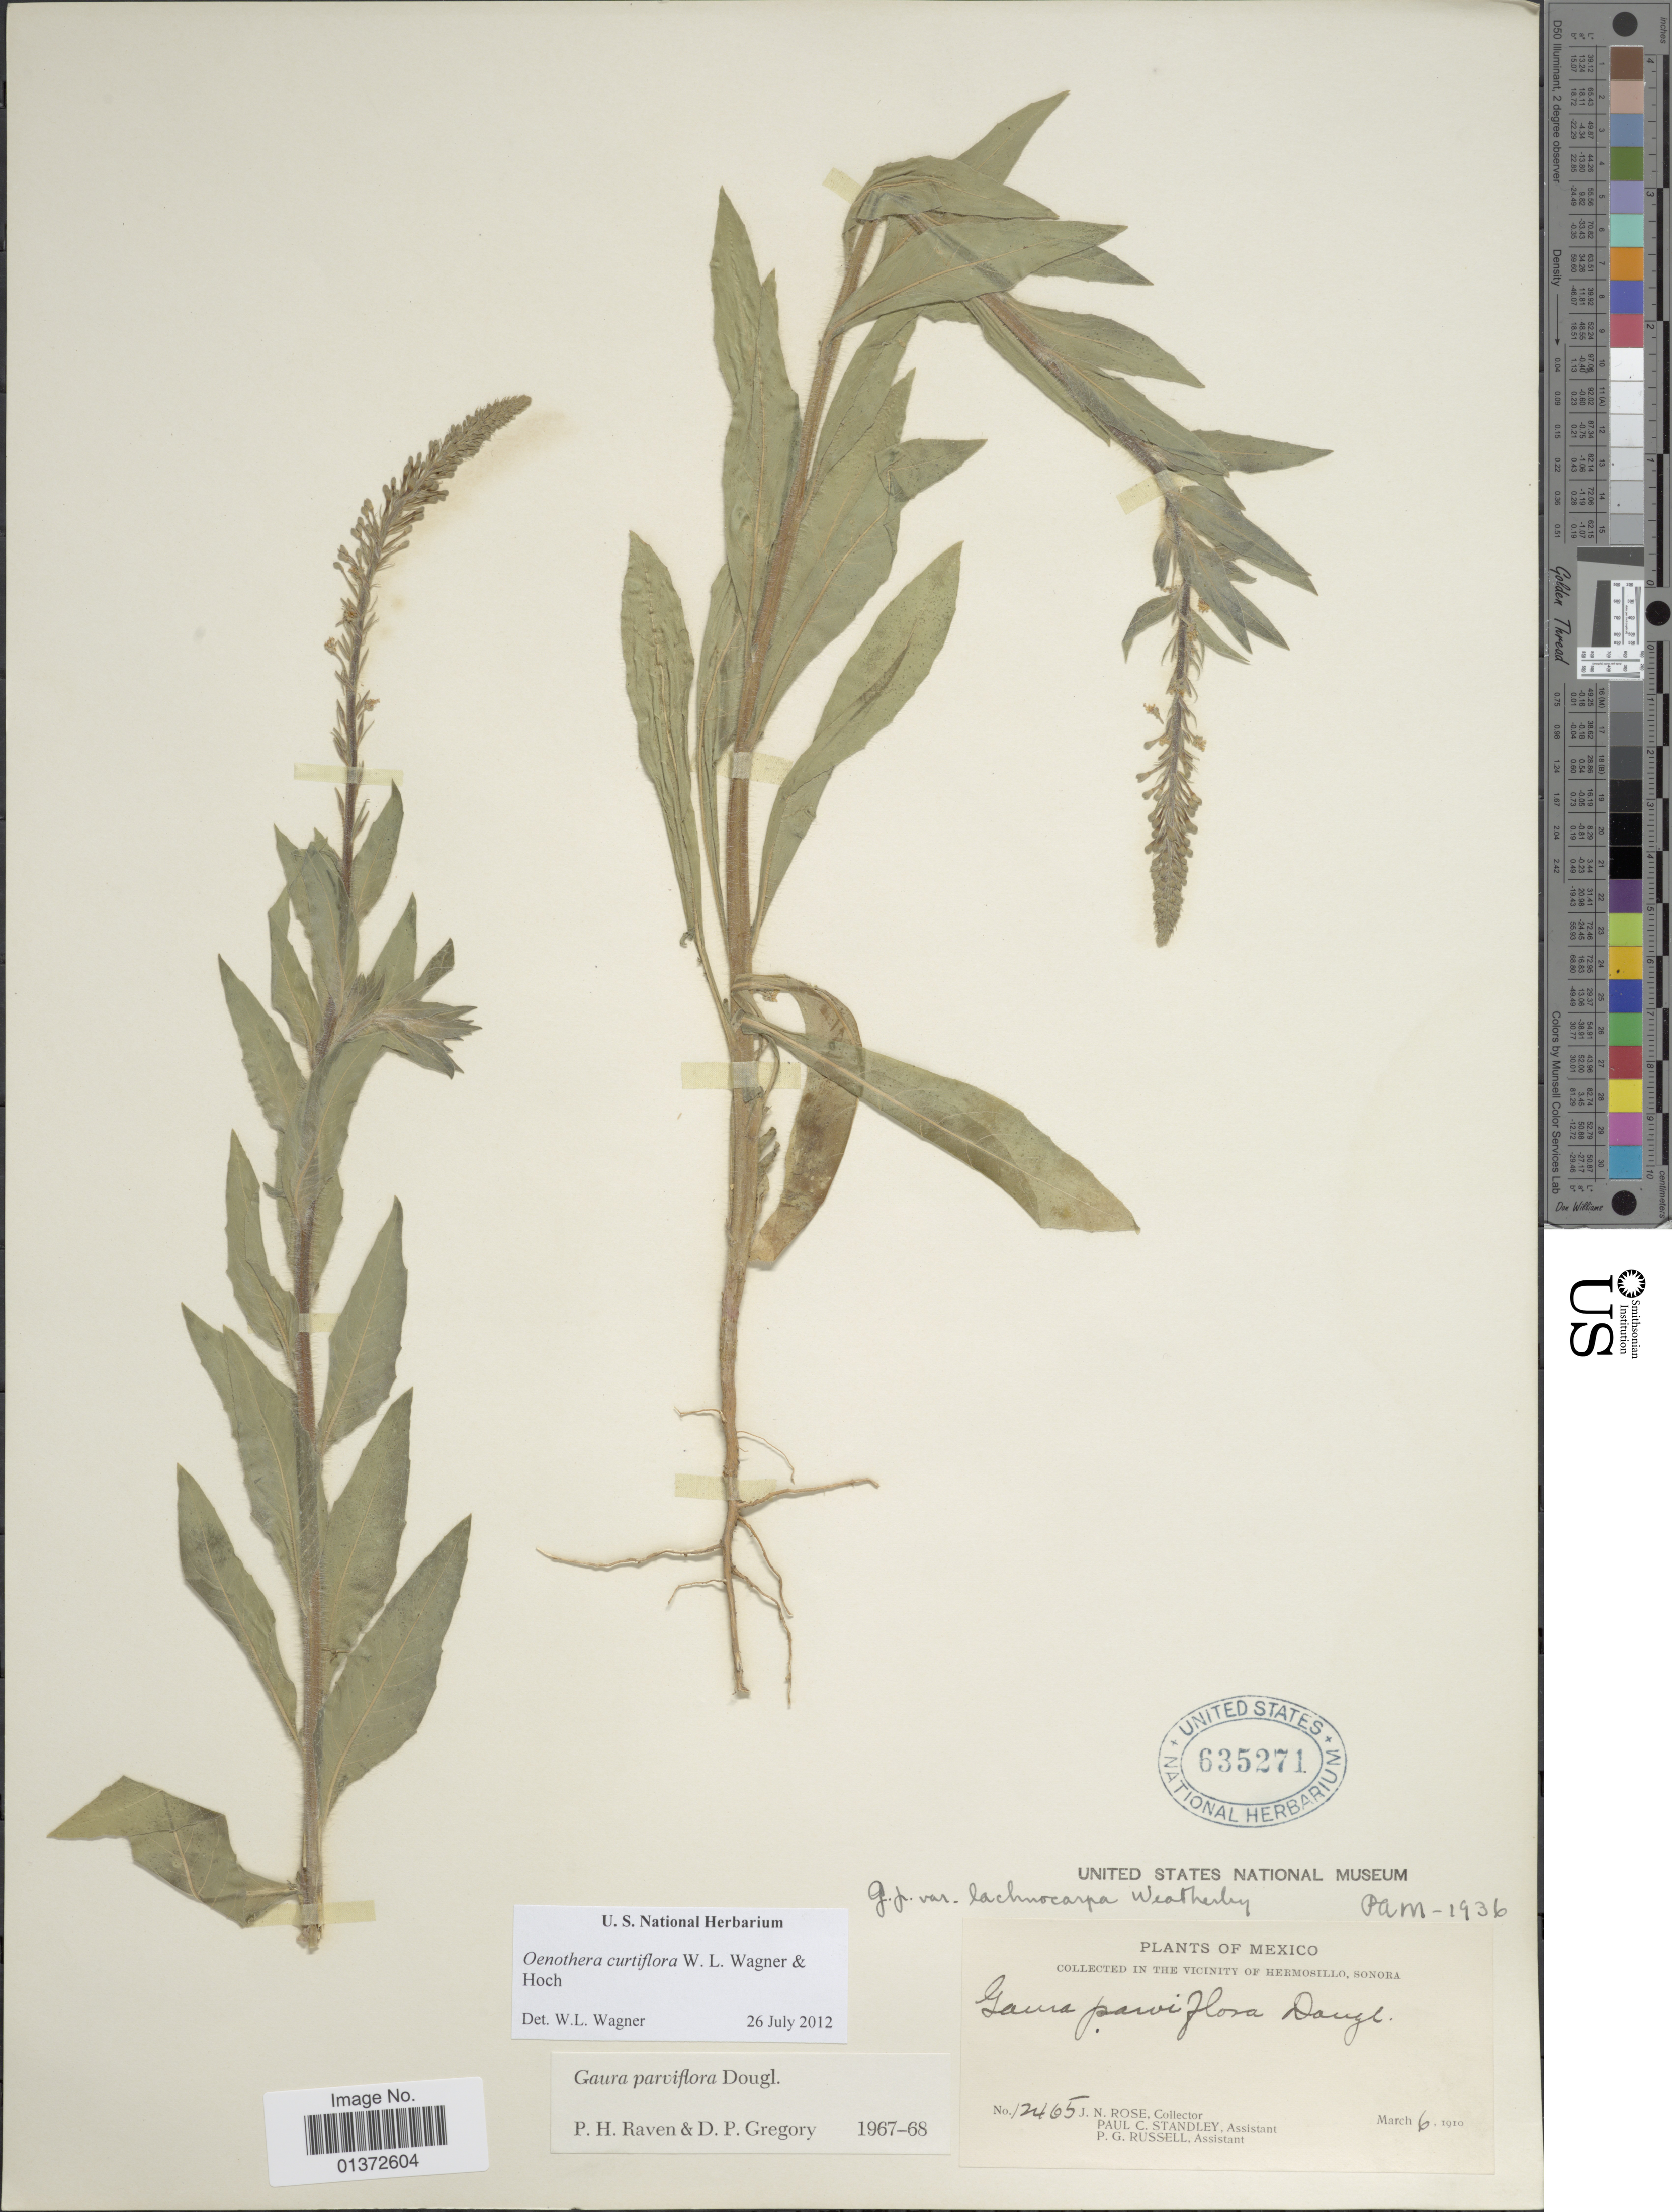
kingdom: Plantae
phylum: Tracheophyta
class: Magnoliopsida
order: Myrtales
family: Onagraceae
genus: Oenothera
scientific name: Oenothera curtiflora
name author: W.L. Wagner & Hoch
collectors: J. N. Rose, P. C. Standley & P. G. Russell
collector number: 12465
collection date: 1910-03-06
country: Mexico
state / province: Sonora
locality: Vicinity of Hermosillo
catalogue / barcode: US 635271